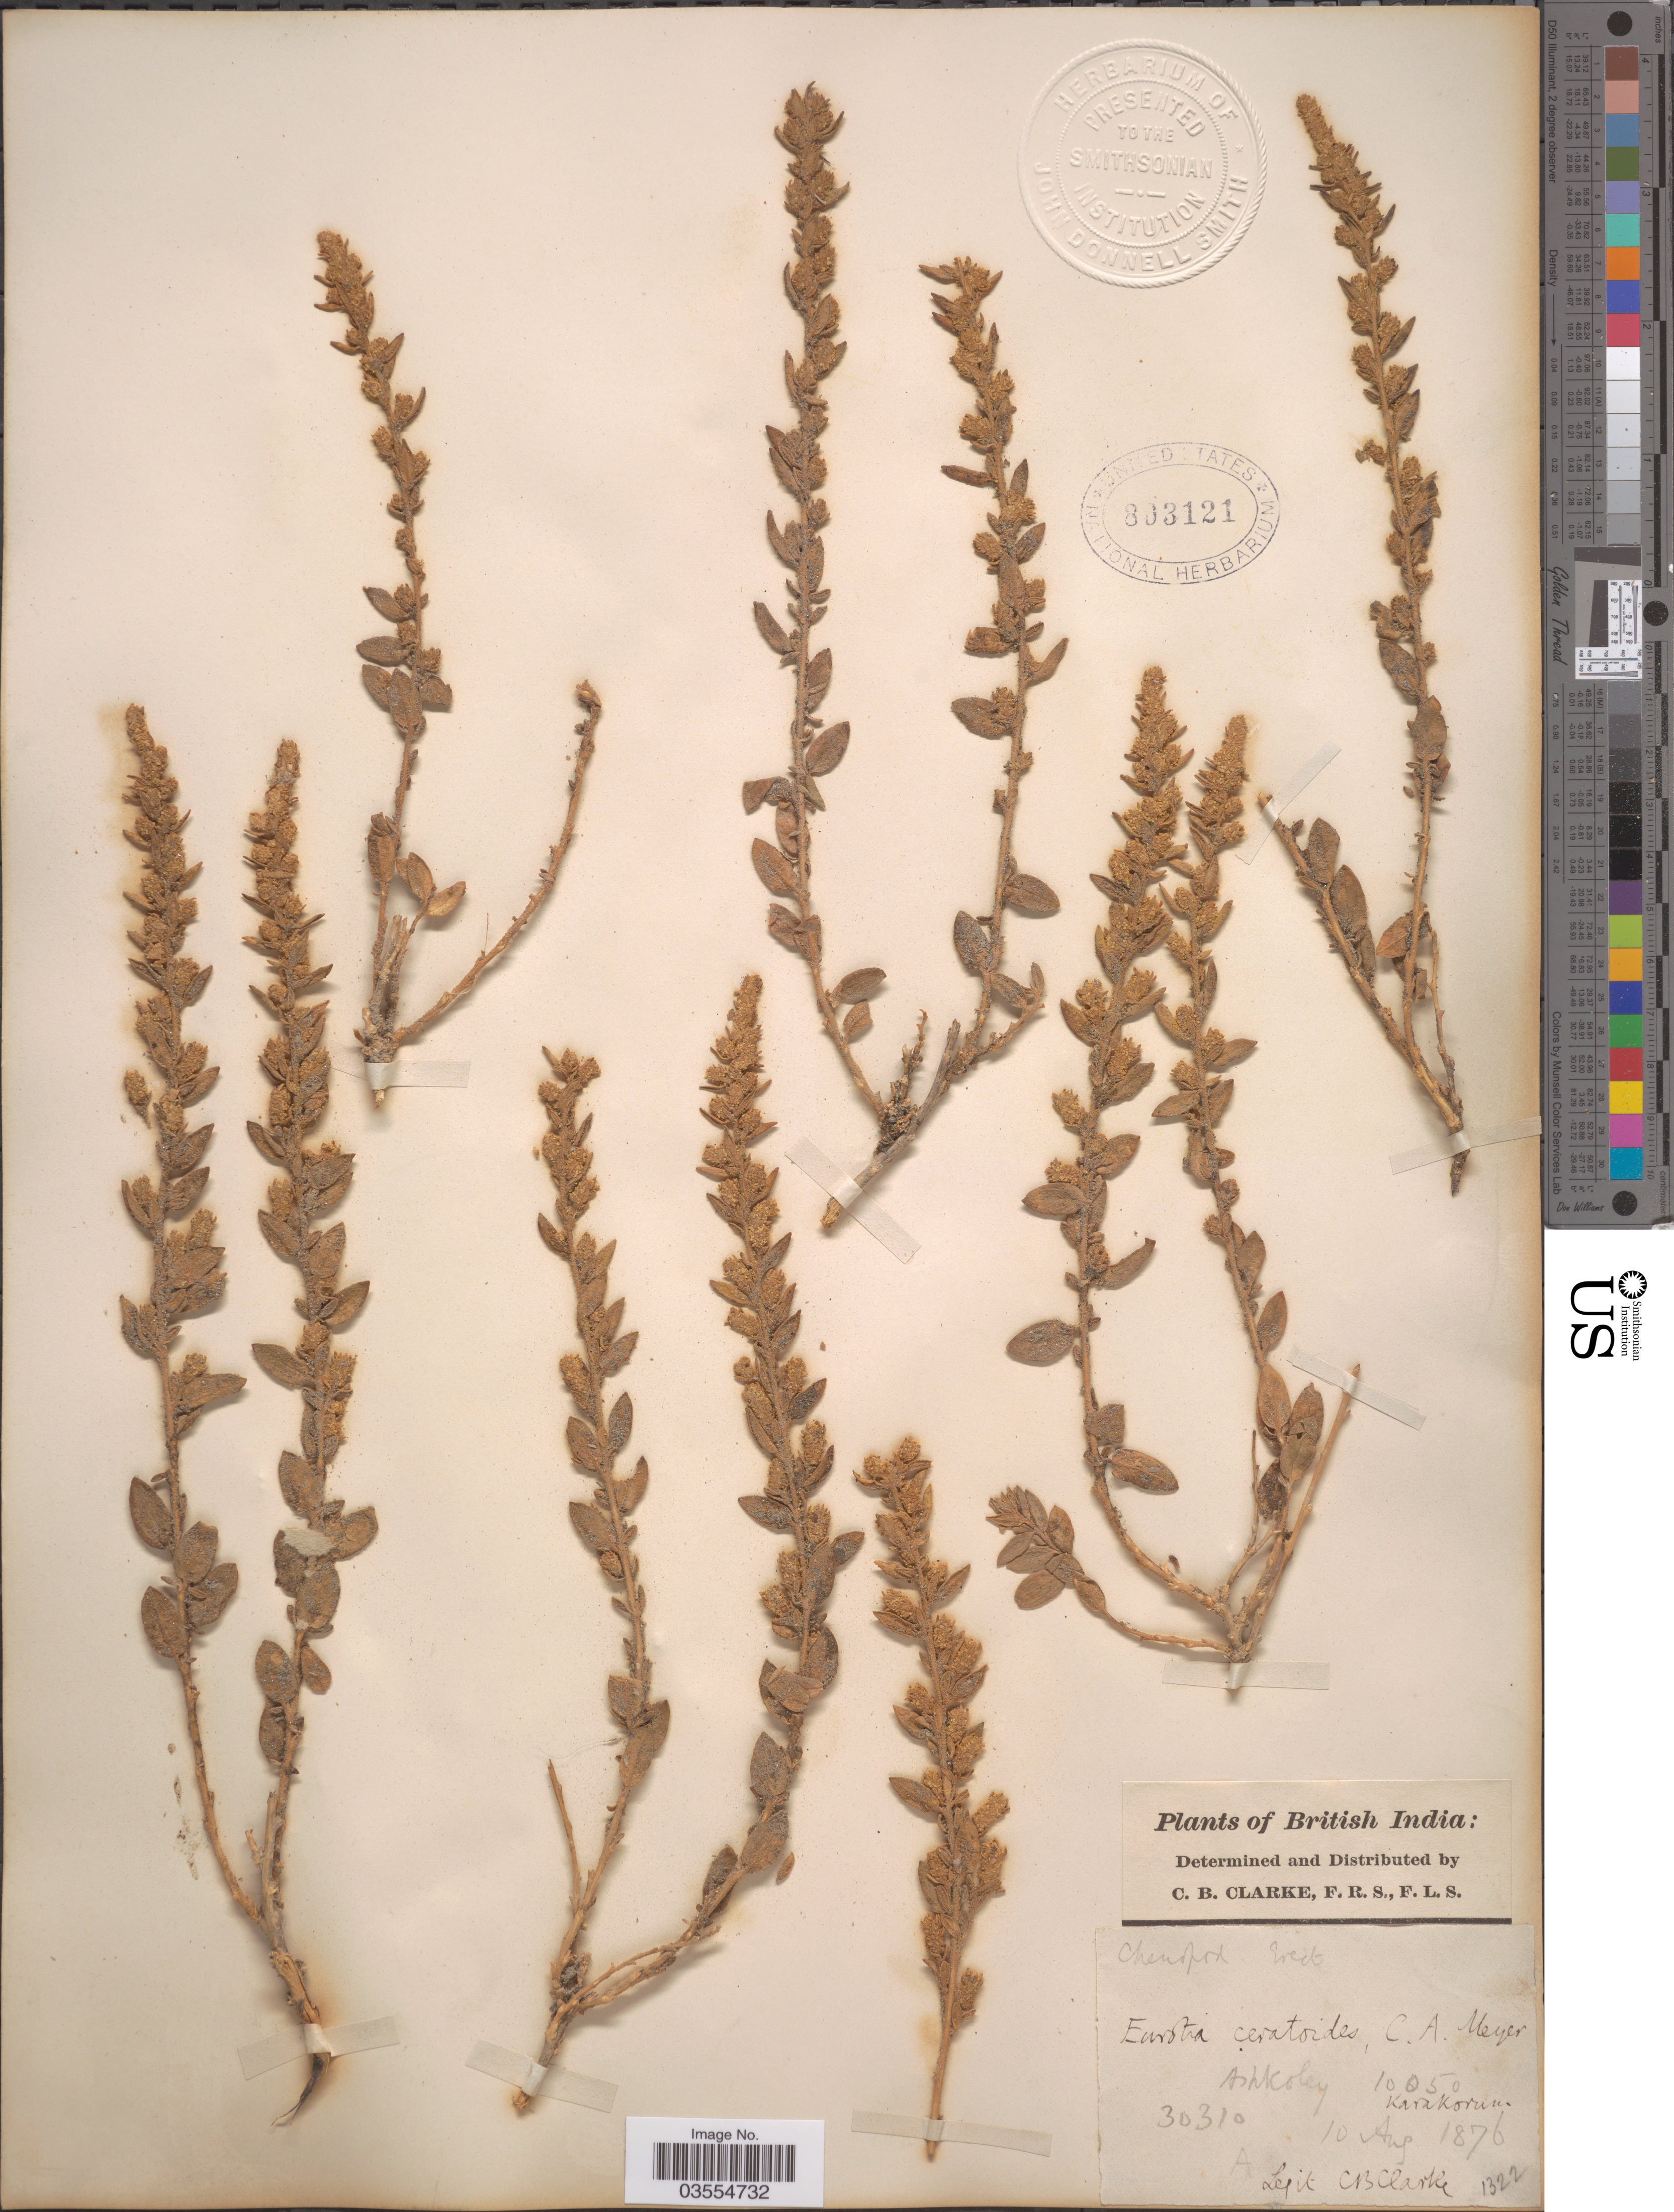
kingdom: Plantae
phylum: Tracheophyta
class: Magnoliopsida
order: Caryophyllales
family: Amaranthaceae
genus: Krascheninnikovia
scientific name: Krascheninnikovia ceratoides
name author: (L.) Gueldenst.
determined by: U.S. National Herbarium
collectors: C. B. Clarke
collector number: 30310A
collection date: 1876-08-10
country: Pakistan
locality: British India. Ashkoley Karakorum [Askole]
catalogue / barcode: US 803121